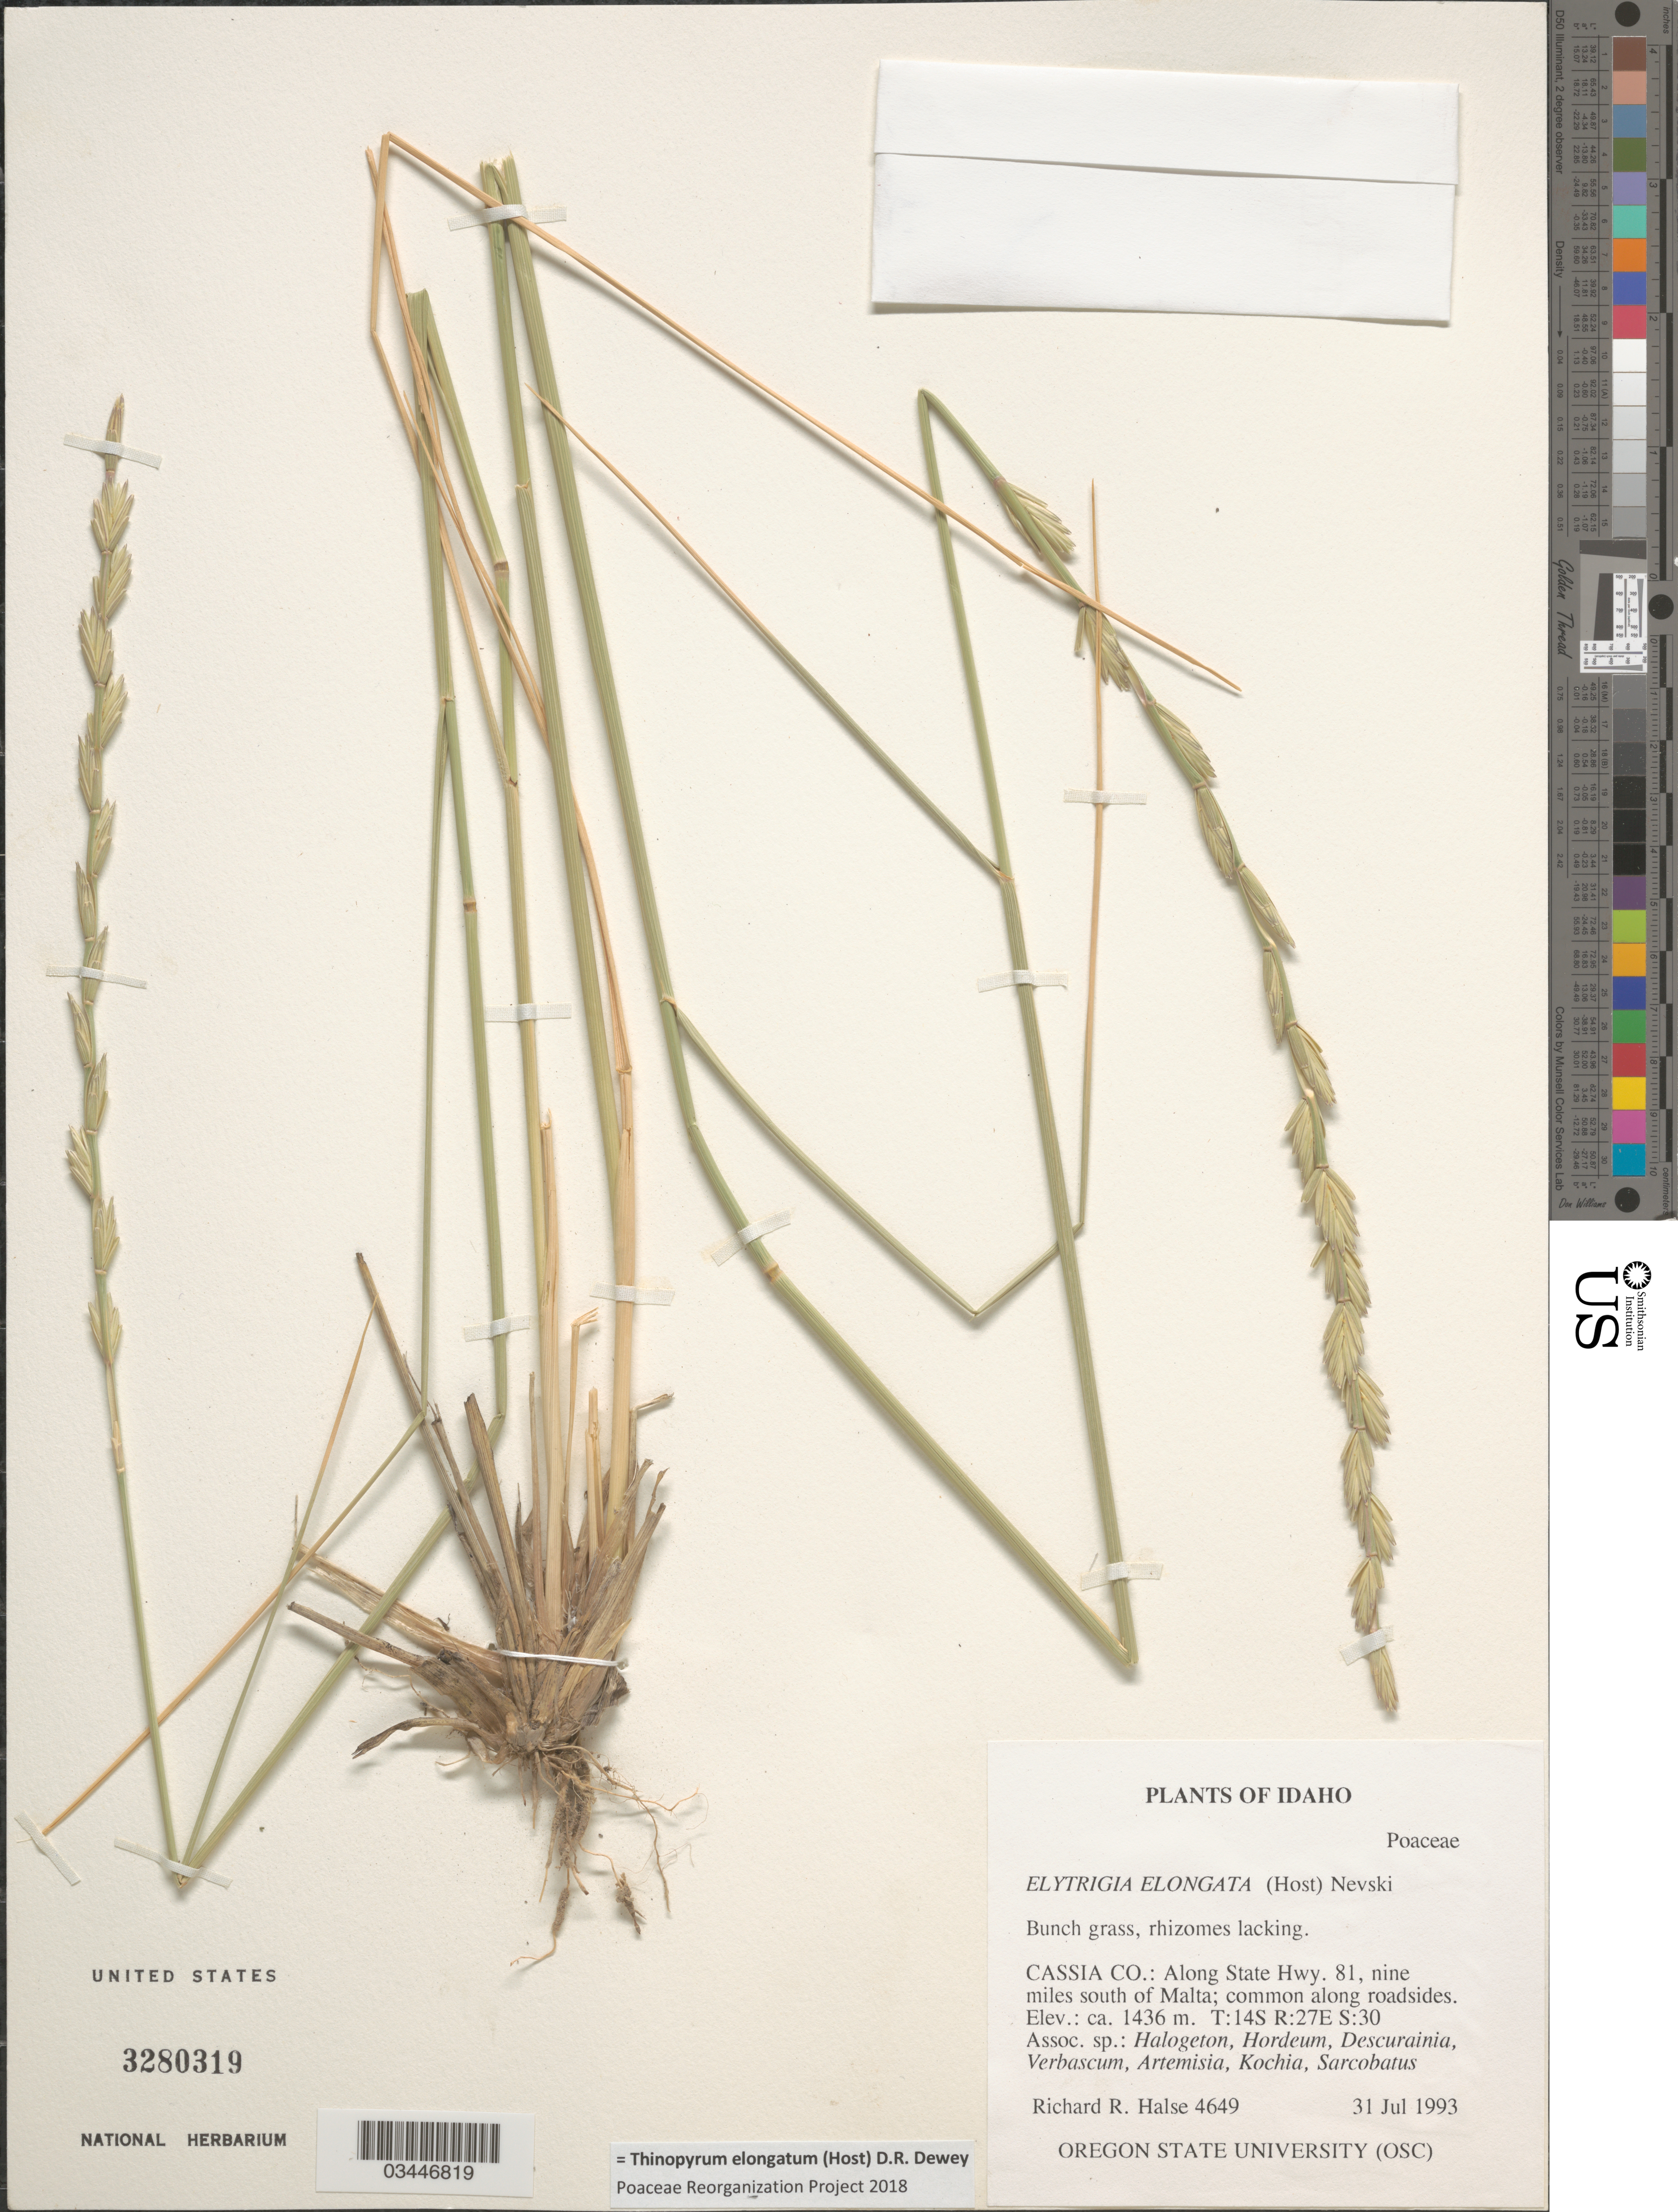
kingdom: Plantae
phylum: Tracheophyta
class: Liliopsida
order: Poales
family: Poaceae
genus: Aegilops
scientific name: Aegilops triuncialis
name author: L.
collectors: R. Halse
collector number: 4649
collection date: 1993-07-31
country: United States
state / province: Idaho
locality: Cassia Co.: Along State Hwy. 81, nine miles south of Malta; common along roadsides. T:14S R:27E S:30.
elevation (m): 1436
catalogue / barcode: US 3280319